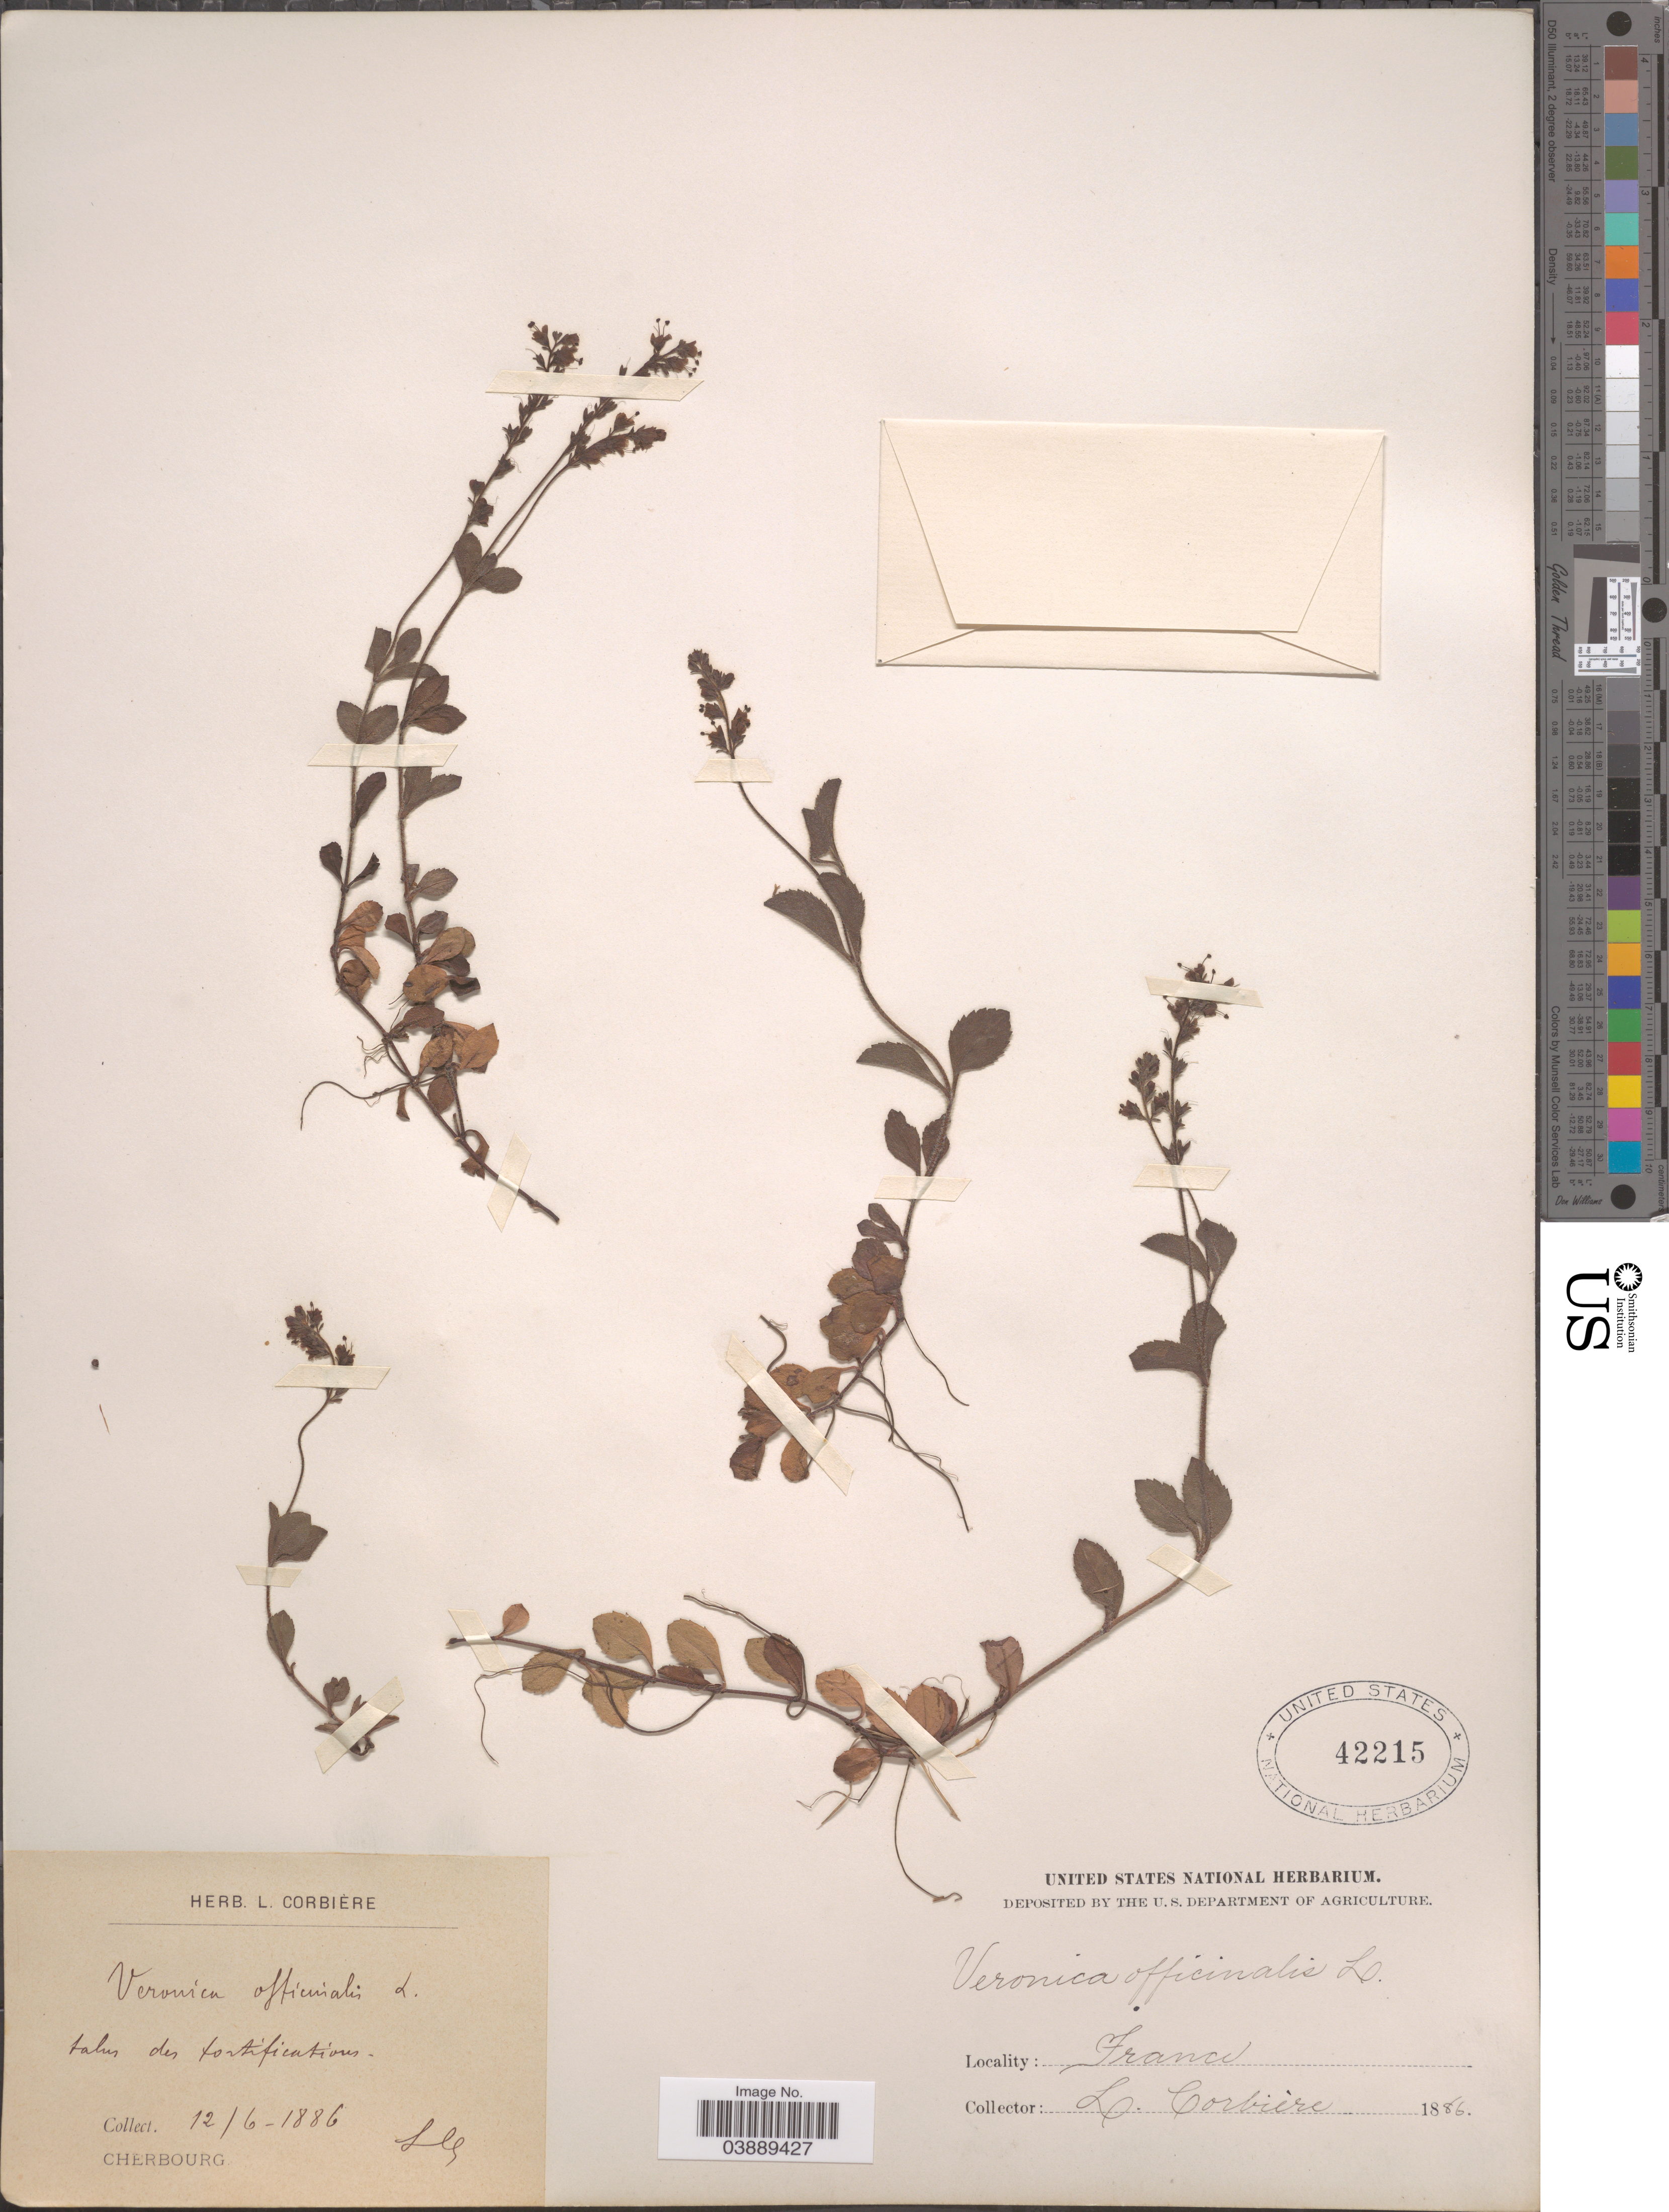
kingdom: Plantae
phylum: Tracheophyta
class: Magnoliopsida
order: Lamiales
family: Plantaginaceae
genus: Veronica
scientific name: Veronica officinalis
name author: L.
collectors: L. Corbière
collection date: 1886-06-12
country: France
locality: Cherbourg.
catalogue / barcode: US 42215